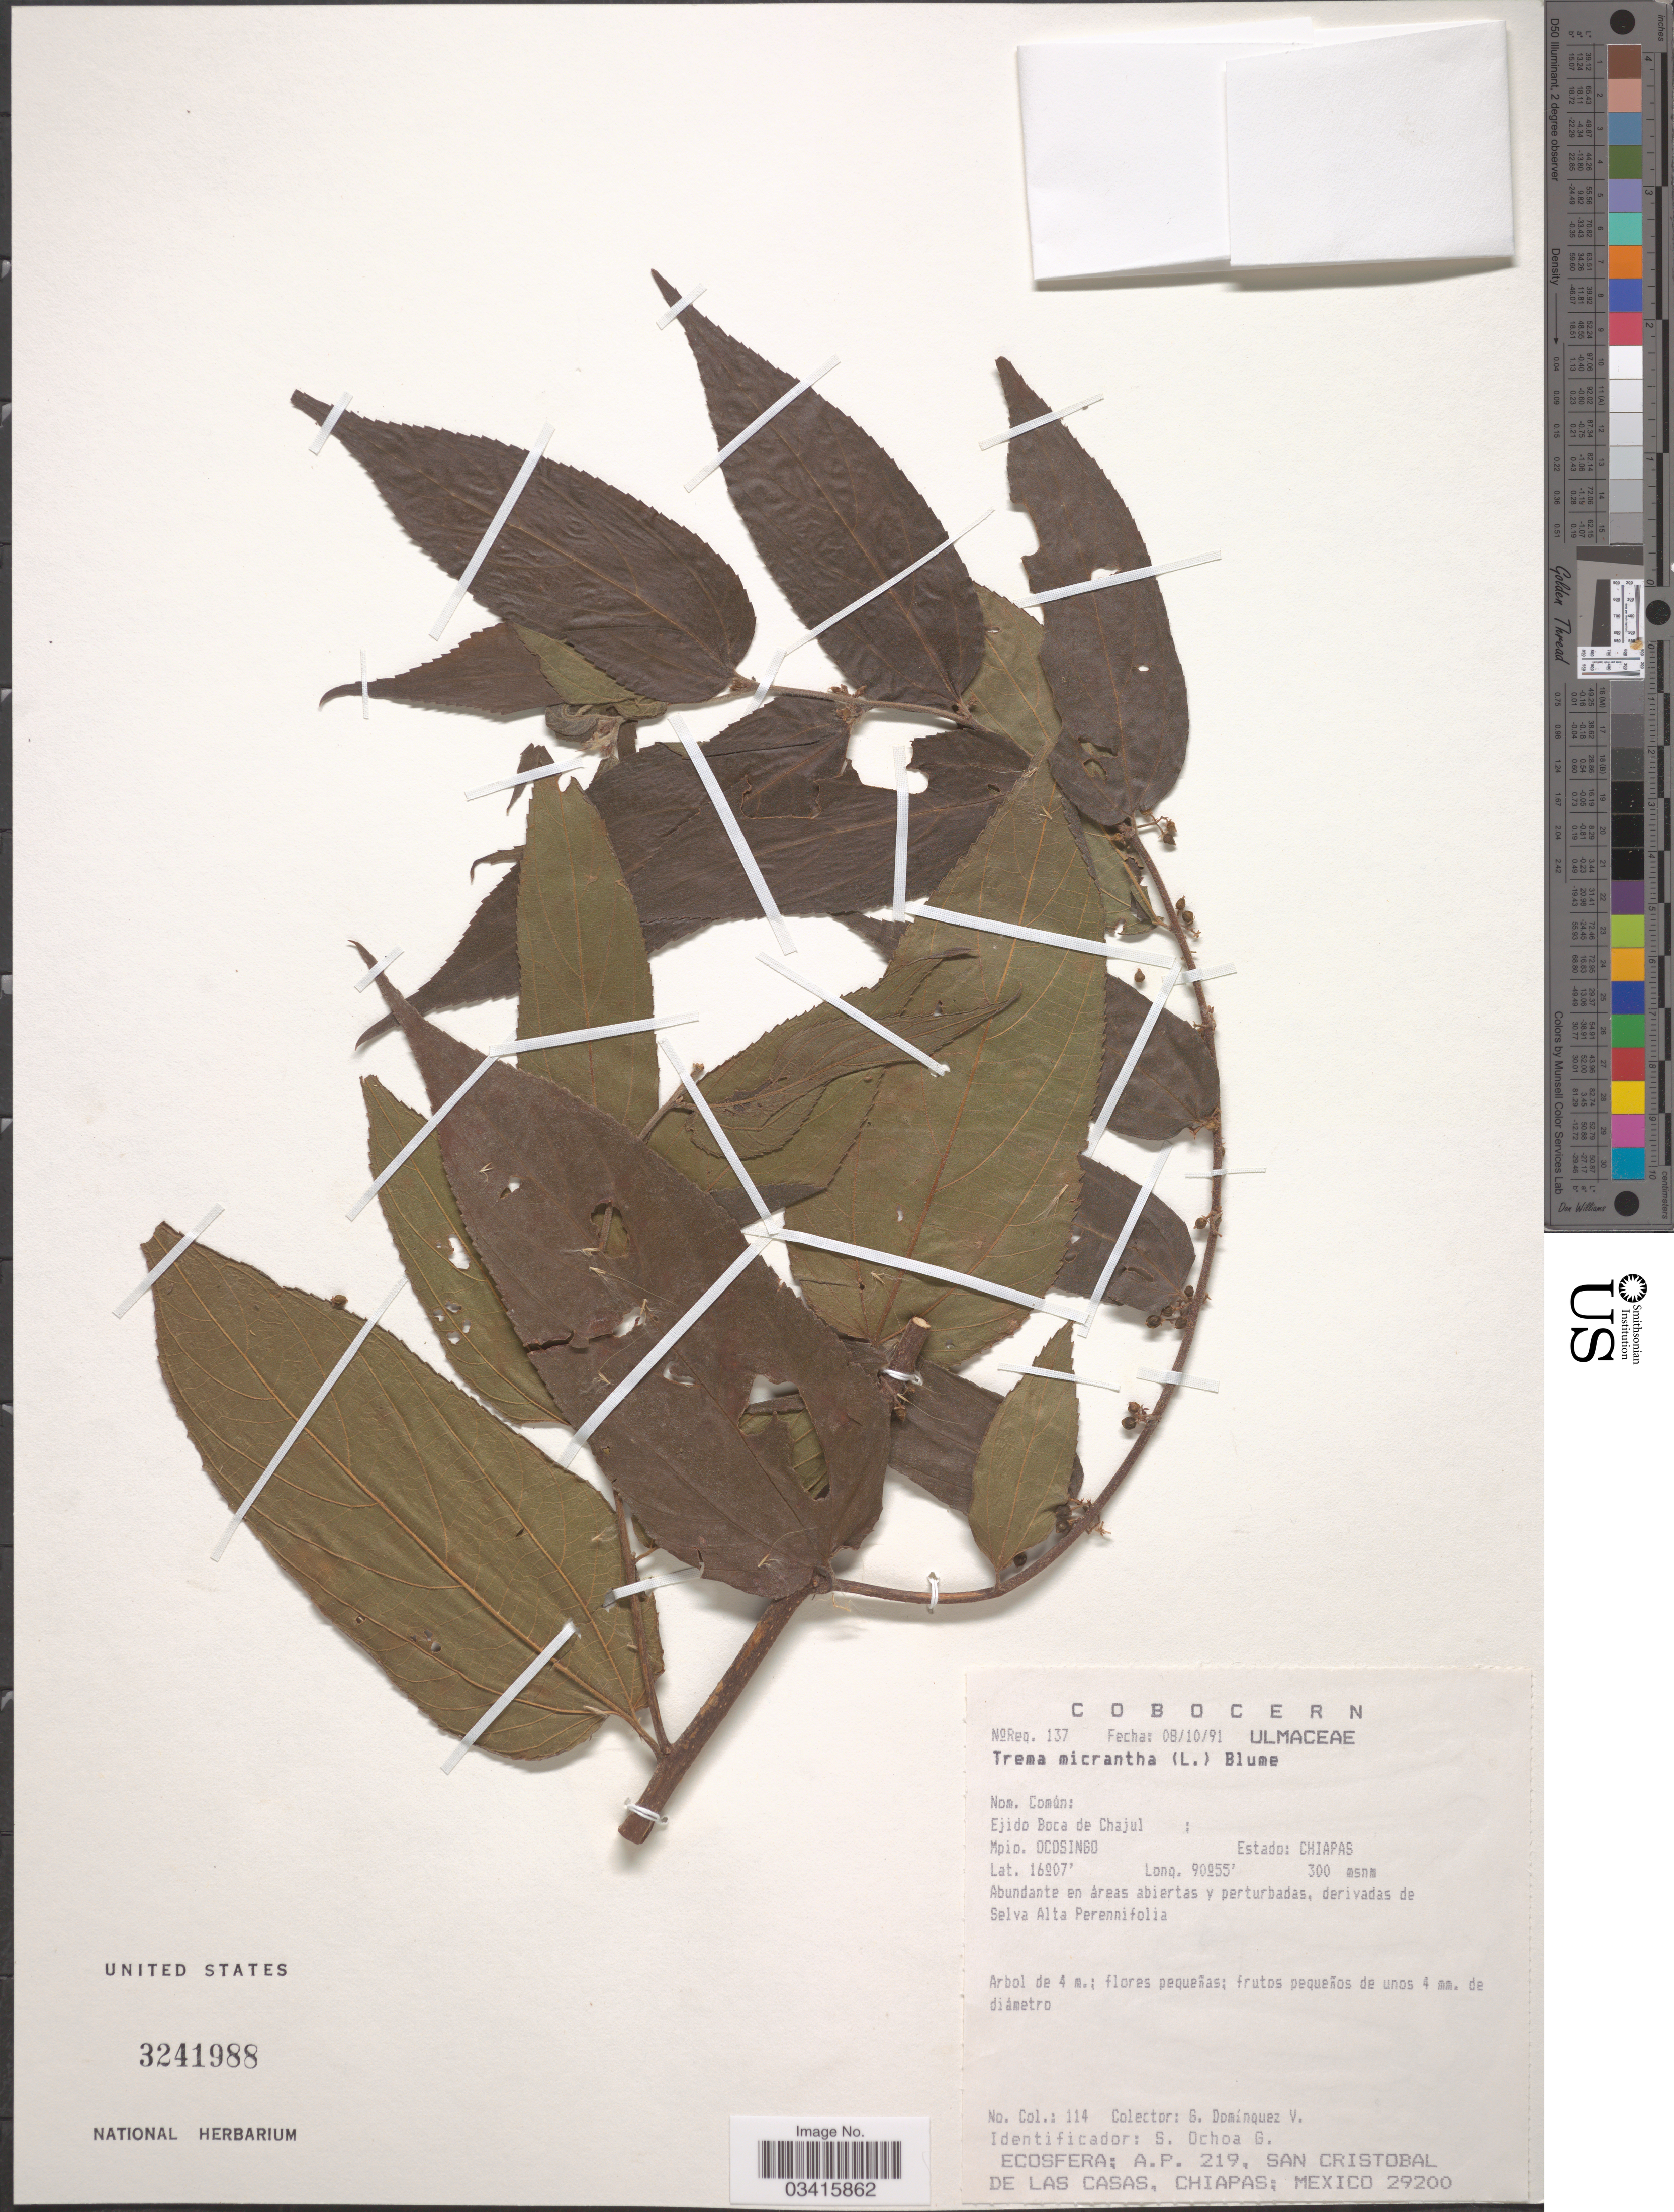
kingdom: Plantae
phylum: Tracheophyta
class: Magnoliopsida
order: Rosales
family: Cannabaceae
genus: Trema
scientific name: Trema micranthum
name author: (L.) Blume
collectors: G. Dominquez V.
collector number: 114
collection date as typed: Transcribed d/m/y: 8/10/91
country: Mexico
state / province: Chiapas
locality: Ejido Boca de Chajul. Mpio: Ocosingo. Derivadas de Selva Alta Perennifolia.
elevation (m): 300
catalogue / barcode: US 3241988